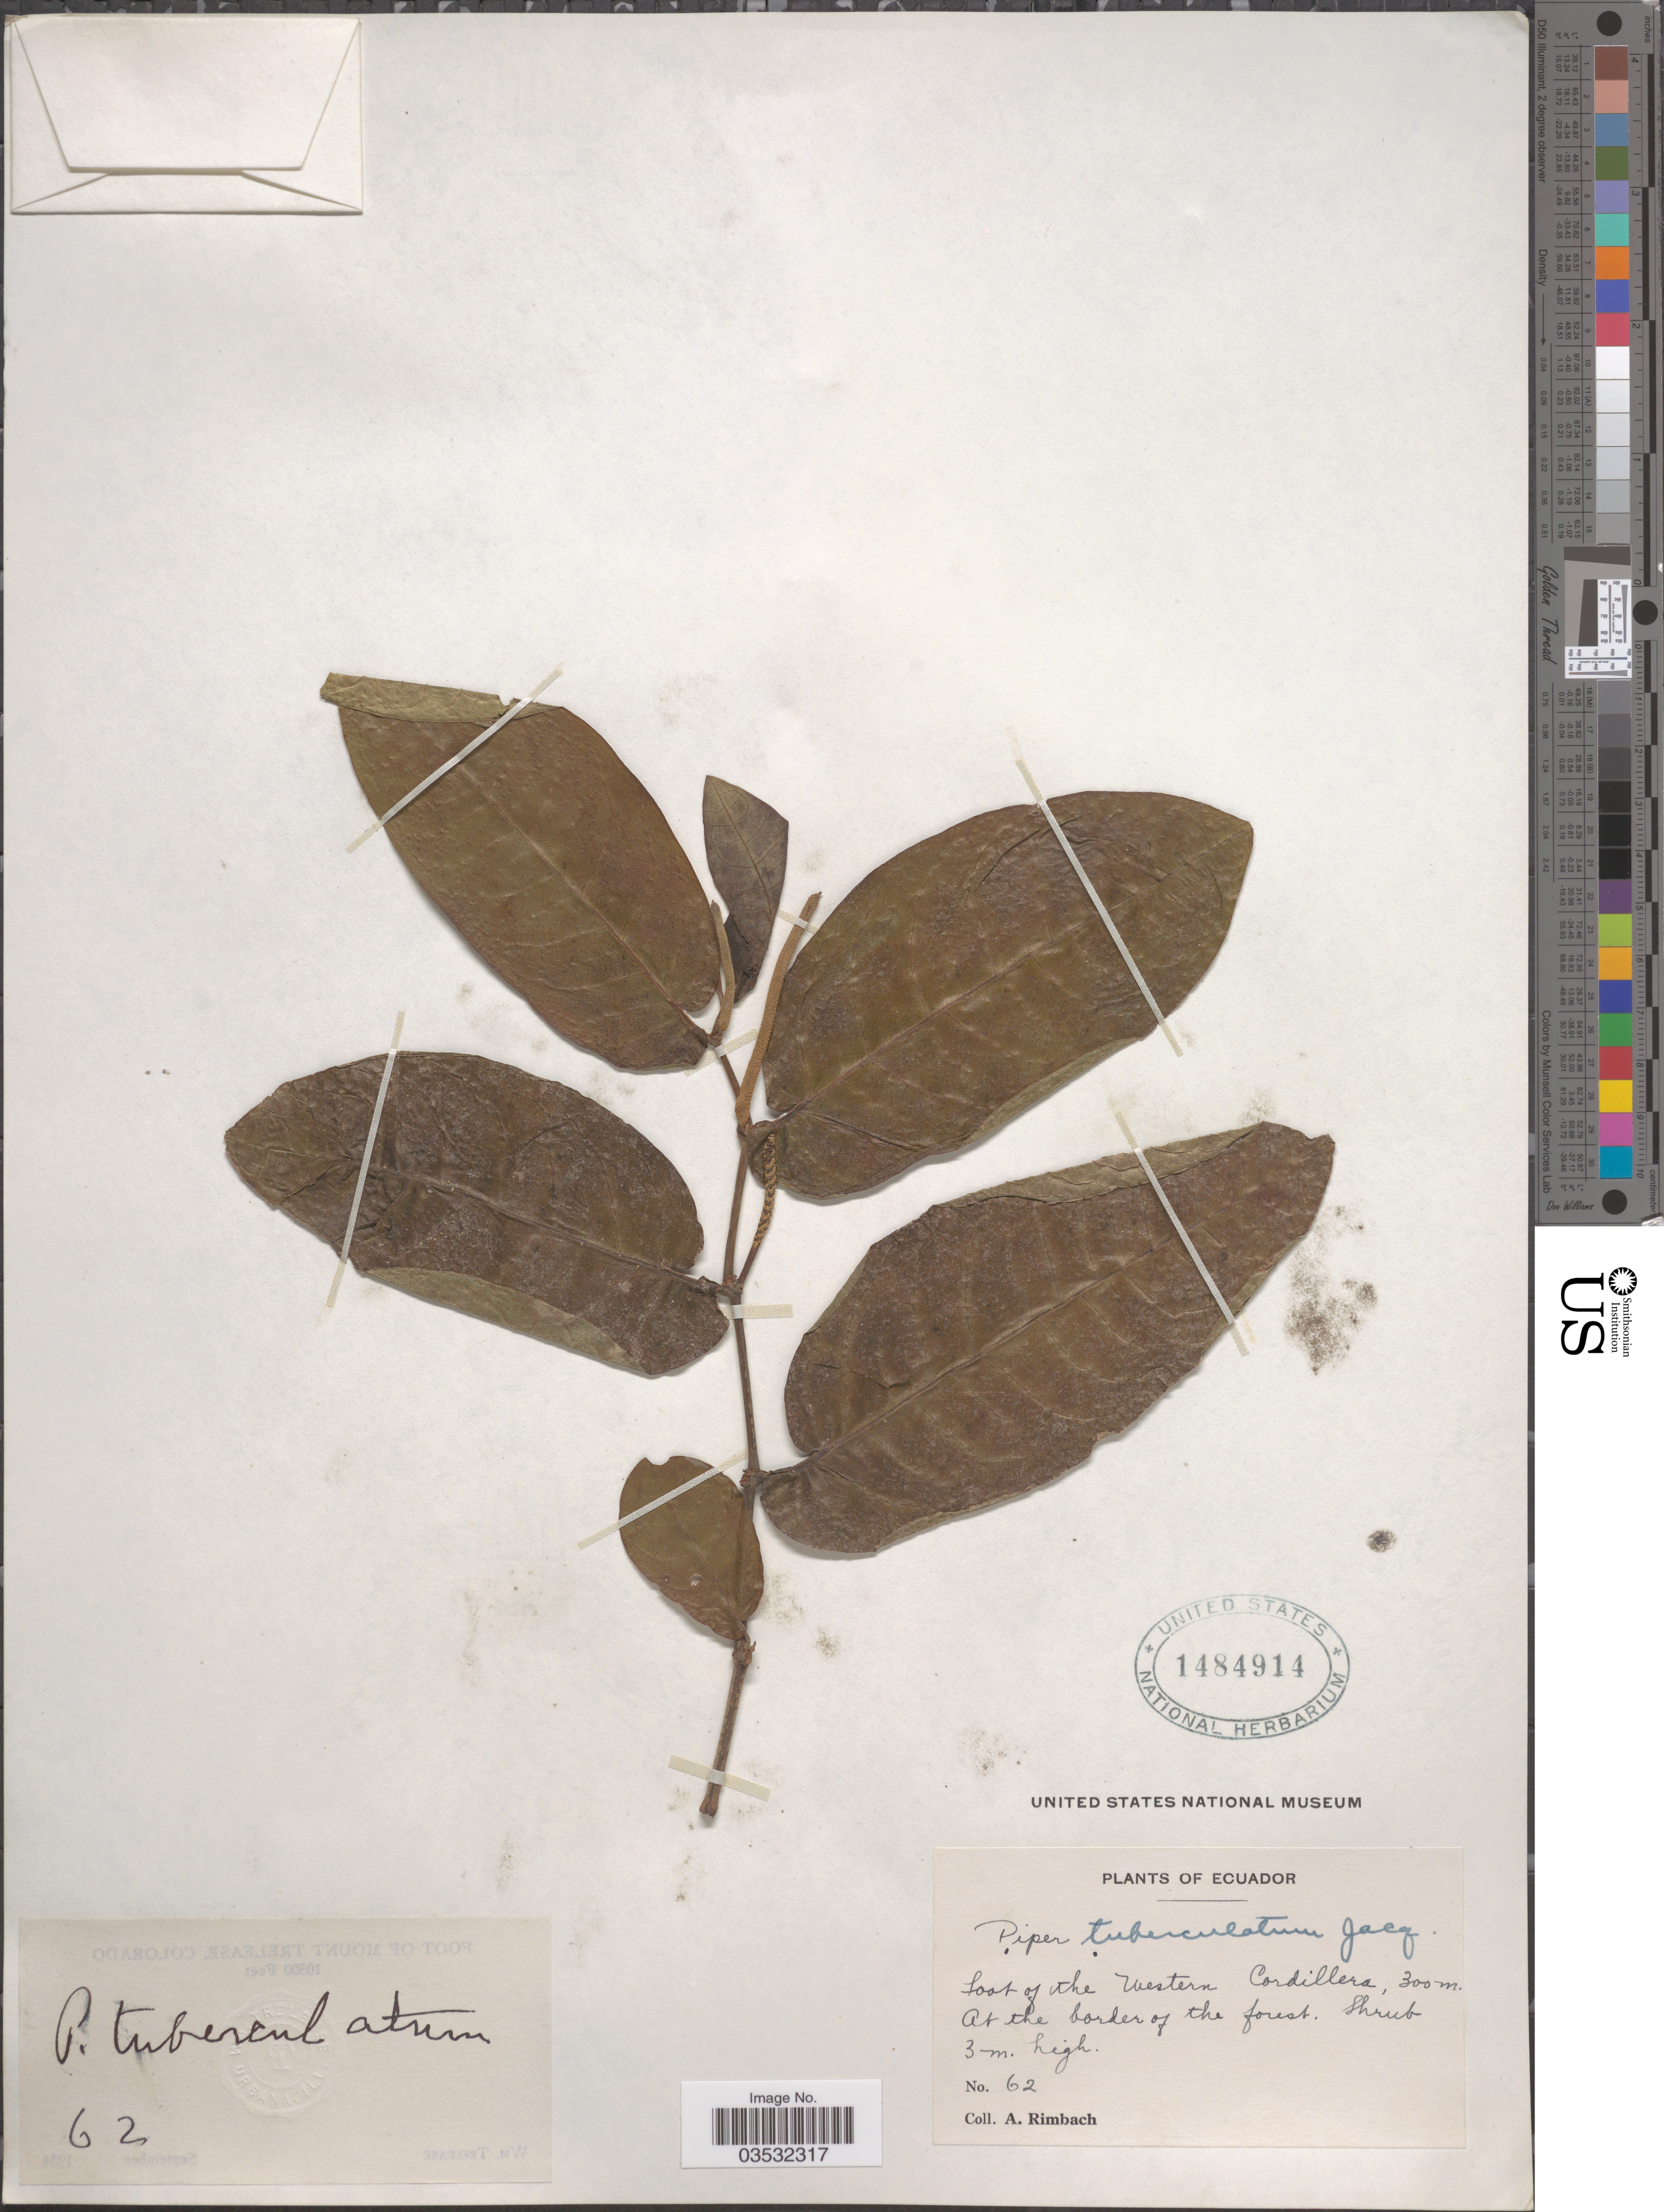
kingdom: Plantae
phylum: Tracheophyta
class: Magnoliopsida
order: Piperales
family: Piperaceae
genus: Piper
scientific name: Piper tuberculatum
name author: Jacq.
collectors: A. Rimbach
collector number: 62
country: Ecuador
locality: Foot of the western Cordillera.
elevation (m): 300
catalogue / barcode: US 1484914